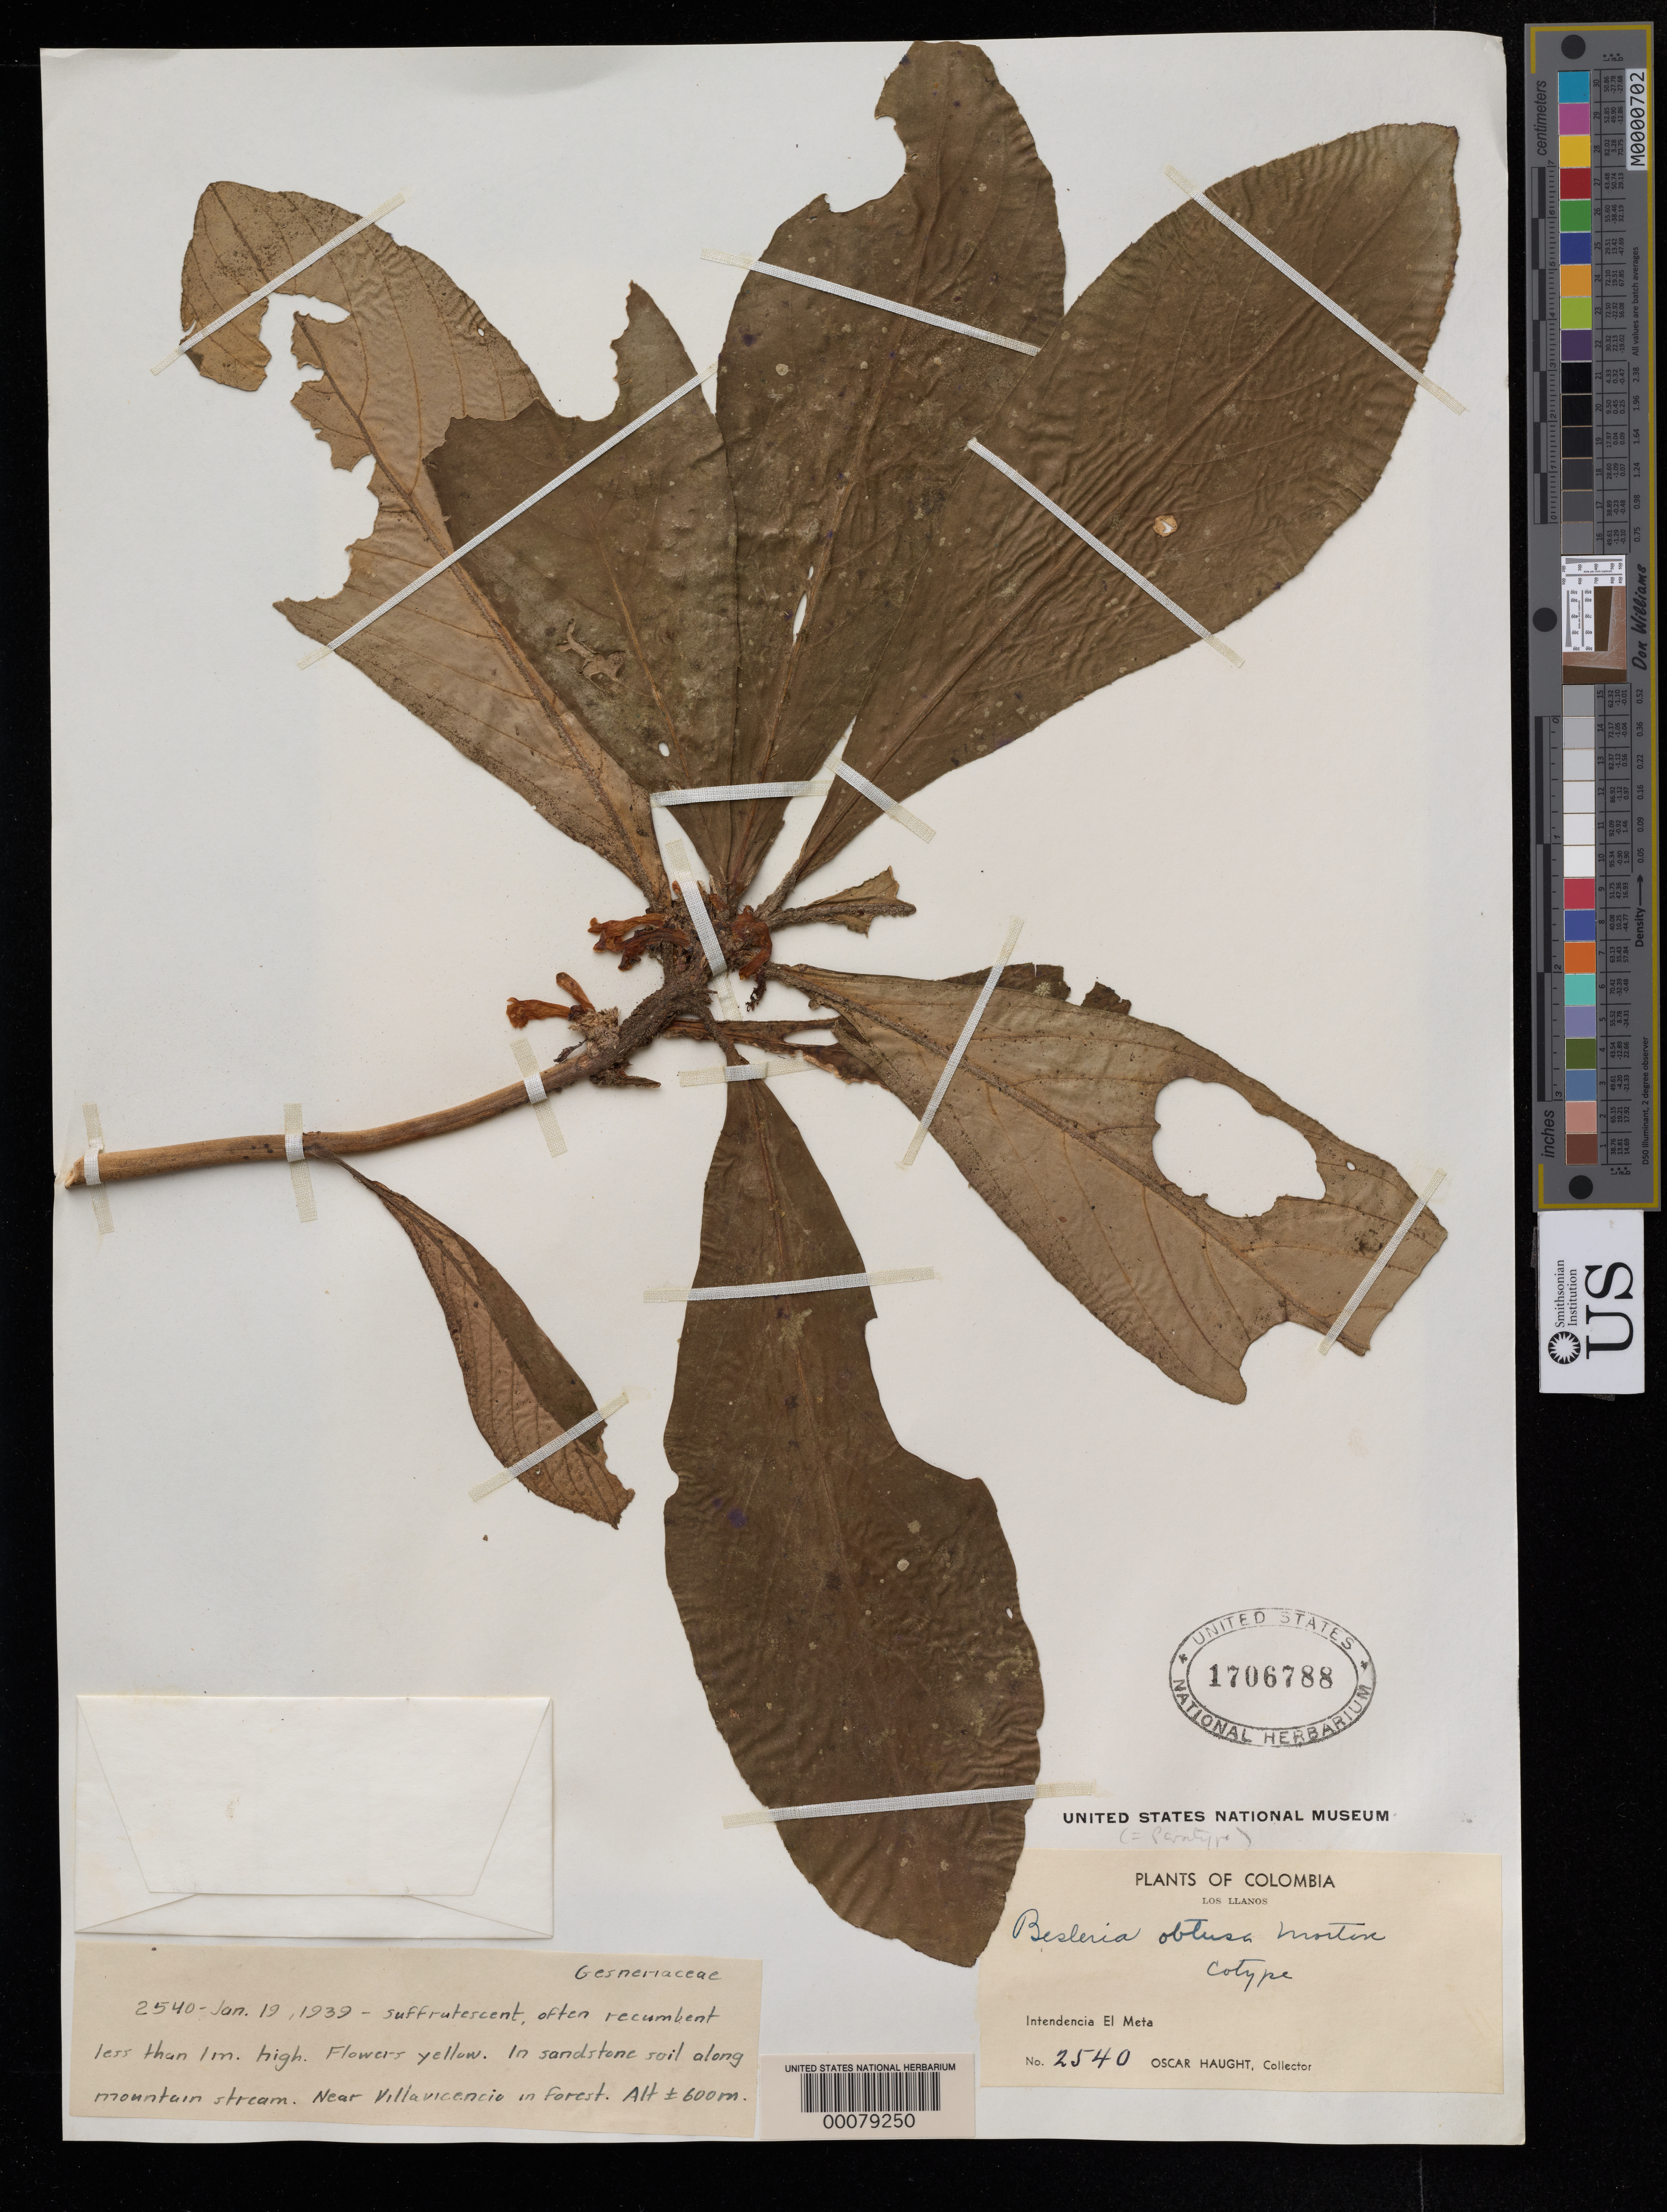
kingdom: Plantae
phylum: Tracheophyta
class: Magnoliopsida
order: Lamiales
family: Gesneriaceae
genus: Besleria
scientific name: Besleria obtusa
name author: C.V. Morton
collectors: O. L. Haught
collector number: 2540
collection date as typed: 19 Jan 1939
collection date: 1939-01-19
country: Colombia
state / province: Meta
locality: Near Villavicencio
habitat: Forest; in sandstone soil along mountain stream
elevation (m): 600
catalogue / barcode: US 1706788